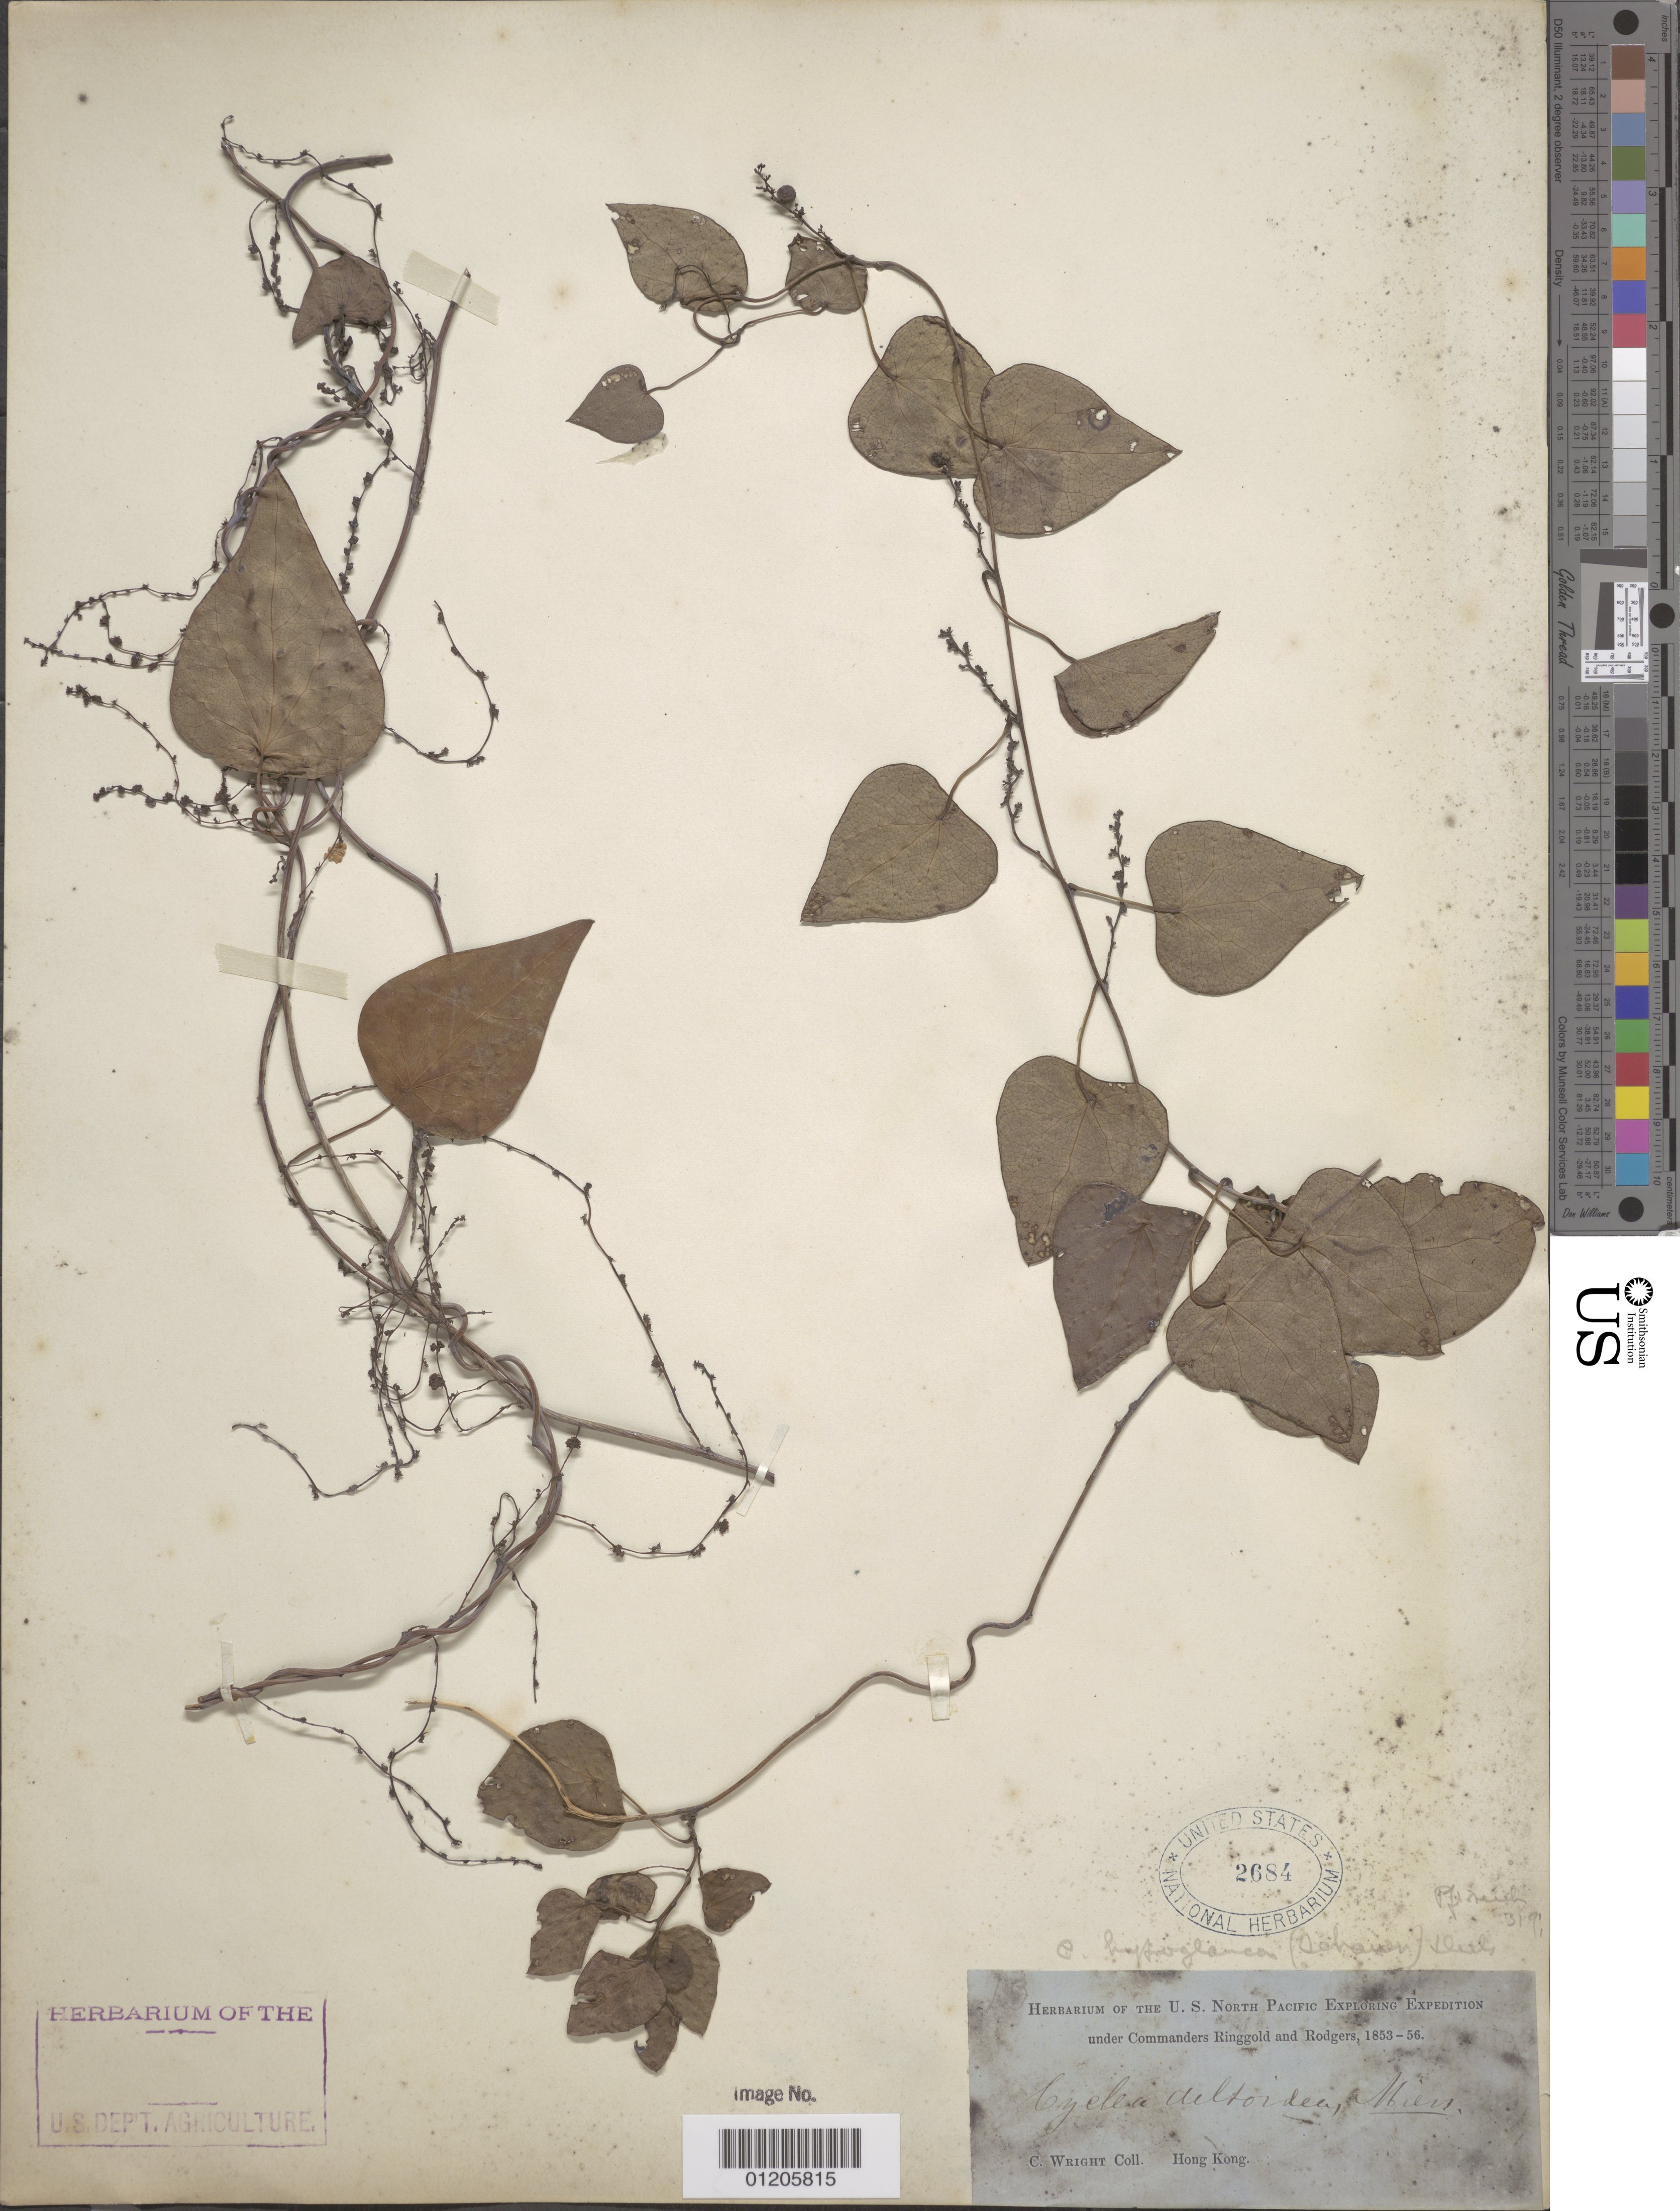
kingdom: Plantae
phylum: Tracheophyta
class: Magnoliopsida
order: Ranunculales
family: Menispermaceae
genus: Cyclea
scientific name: Cyclea deltoidea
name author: Miers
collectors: C. Wright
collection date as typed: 1853 to -- -- 1856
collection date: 1853/1856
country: China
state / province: Hong Kong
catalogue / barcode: US 2684